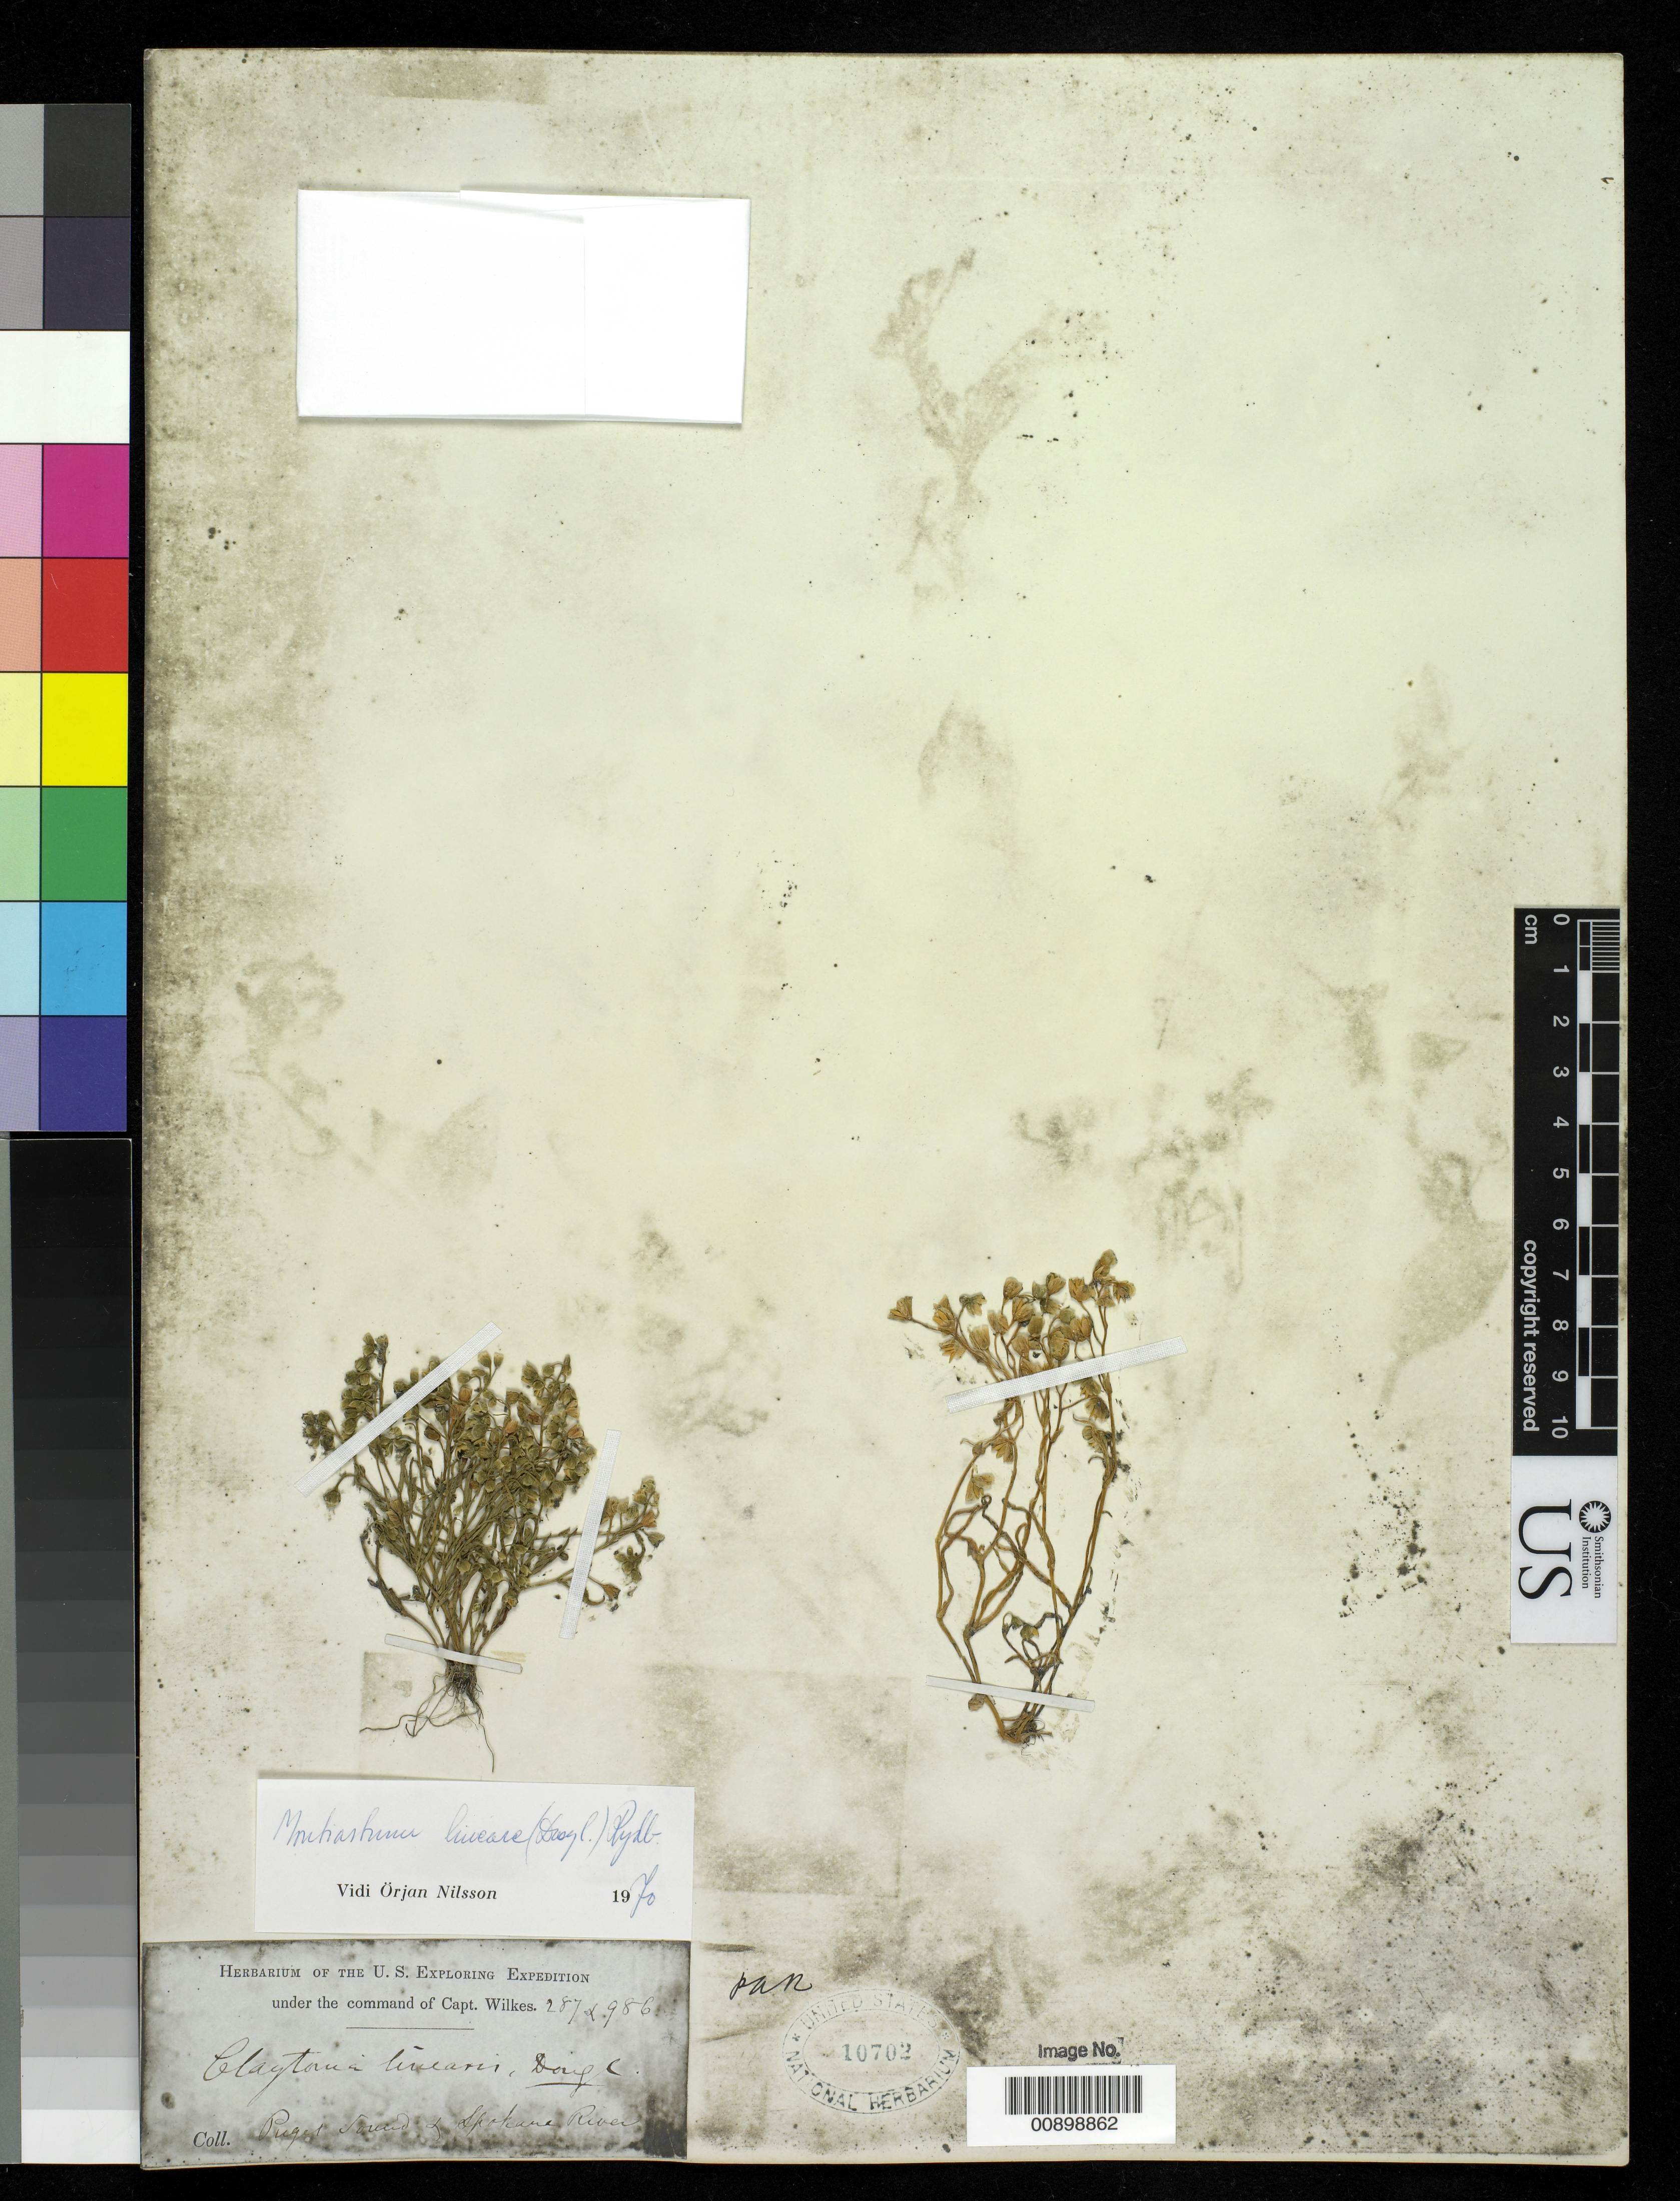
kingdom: Plantae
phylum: Tracheophyta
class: Magnoliopsida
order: Caryophyllales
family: Montiaceae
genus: Montia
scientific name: Montia linearis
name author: (Douglas) Greene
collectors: Wilkes Explor. Exped.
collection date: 1838/1842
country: United States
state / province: Washington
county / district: King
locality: Puget Sound & Spokane River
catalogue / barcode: US 10702